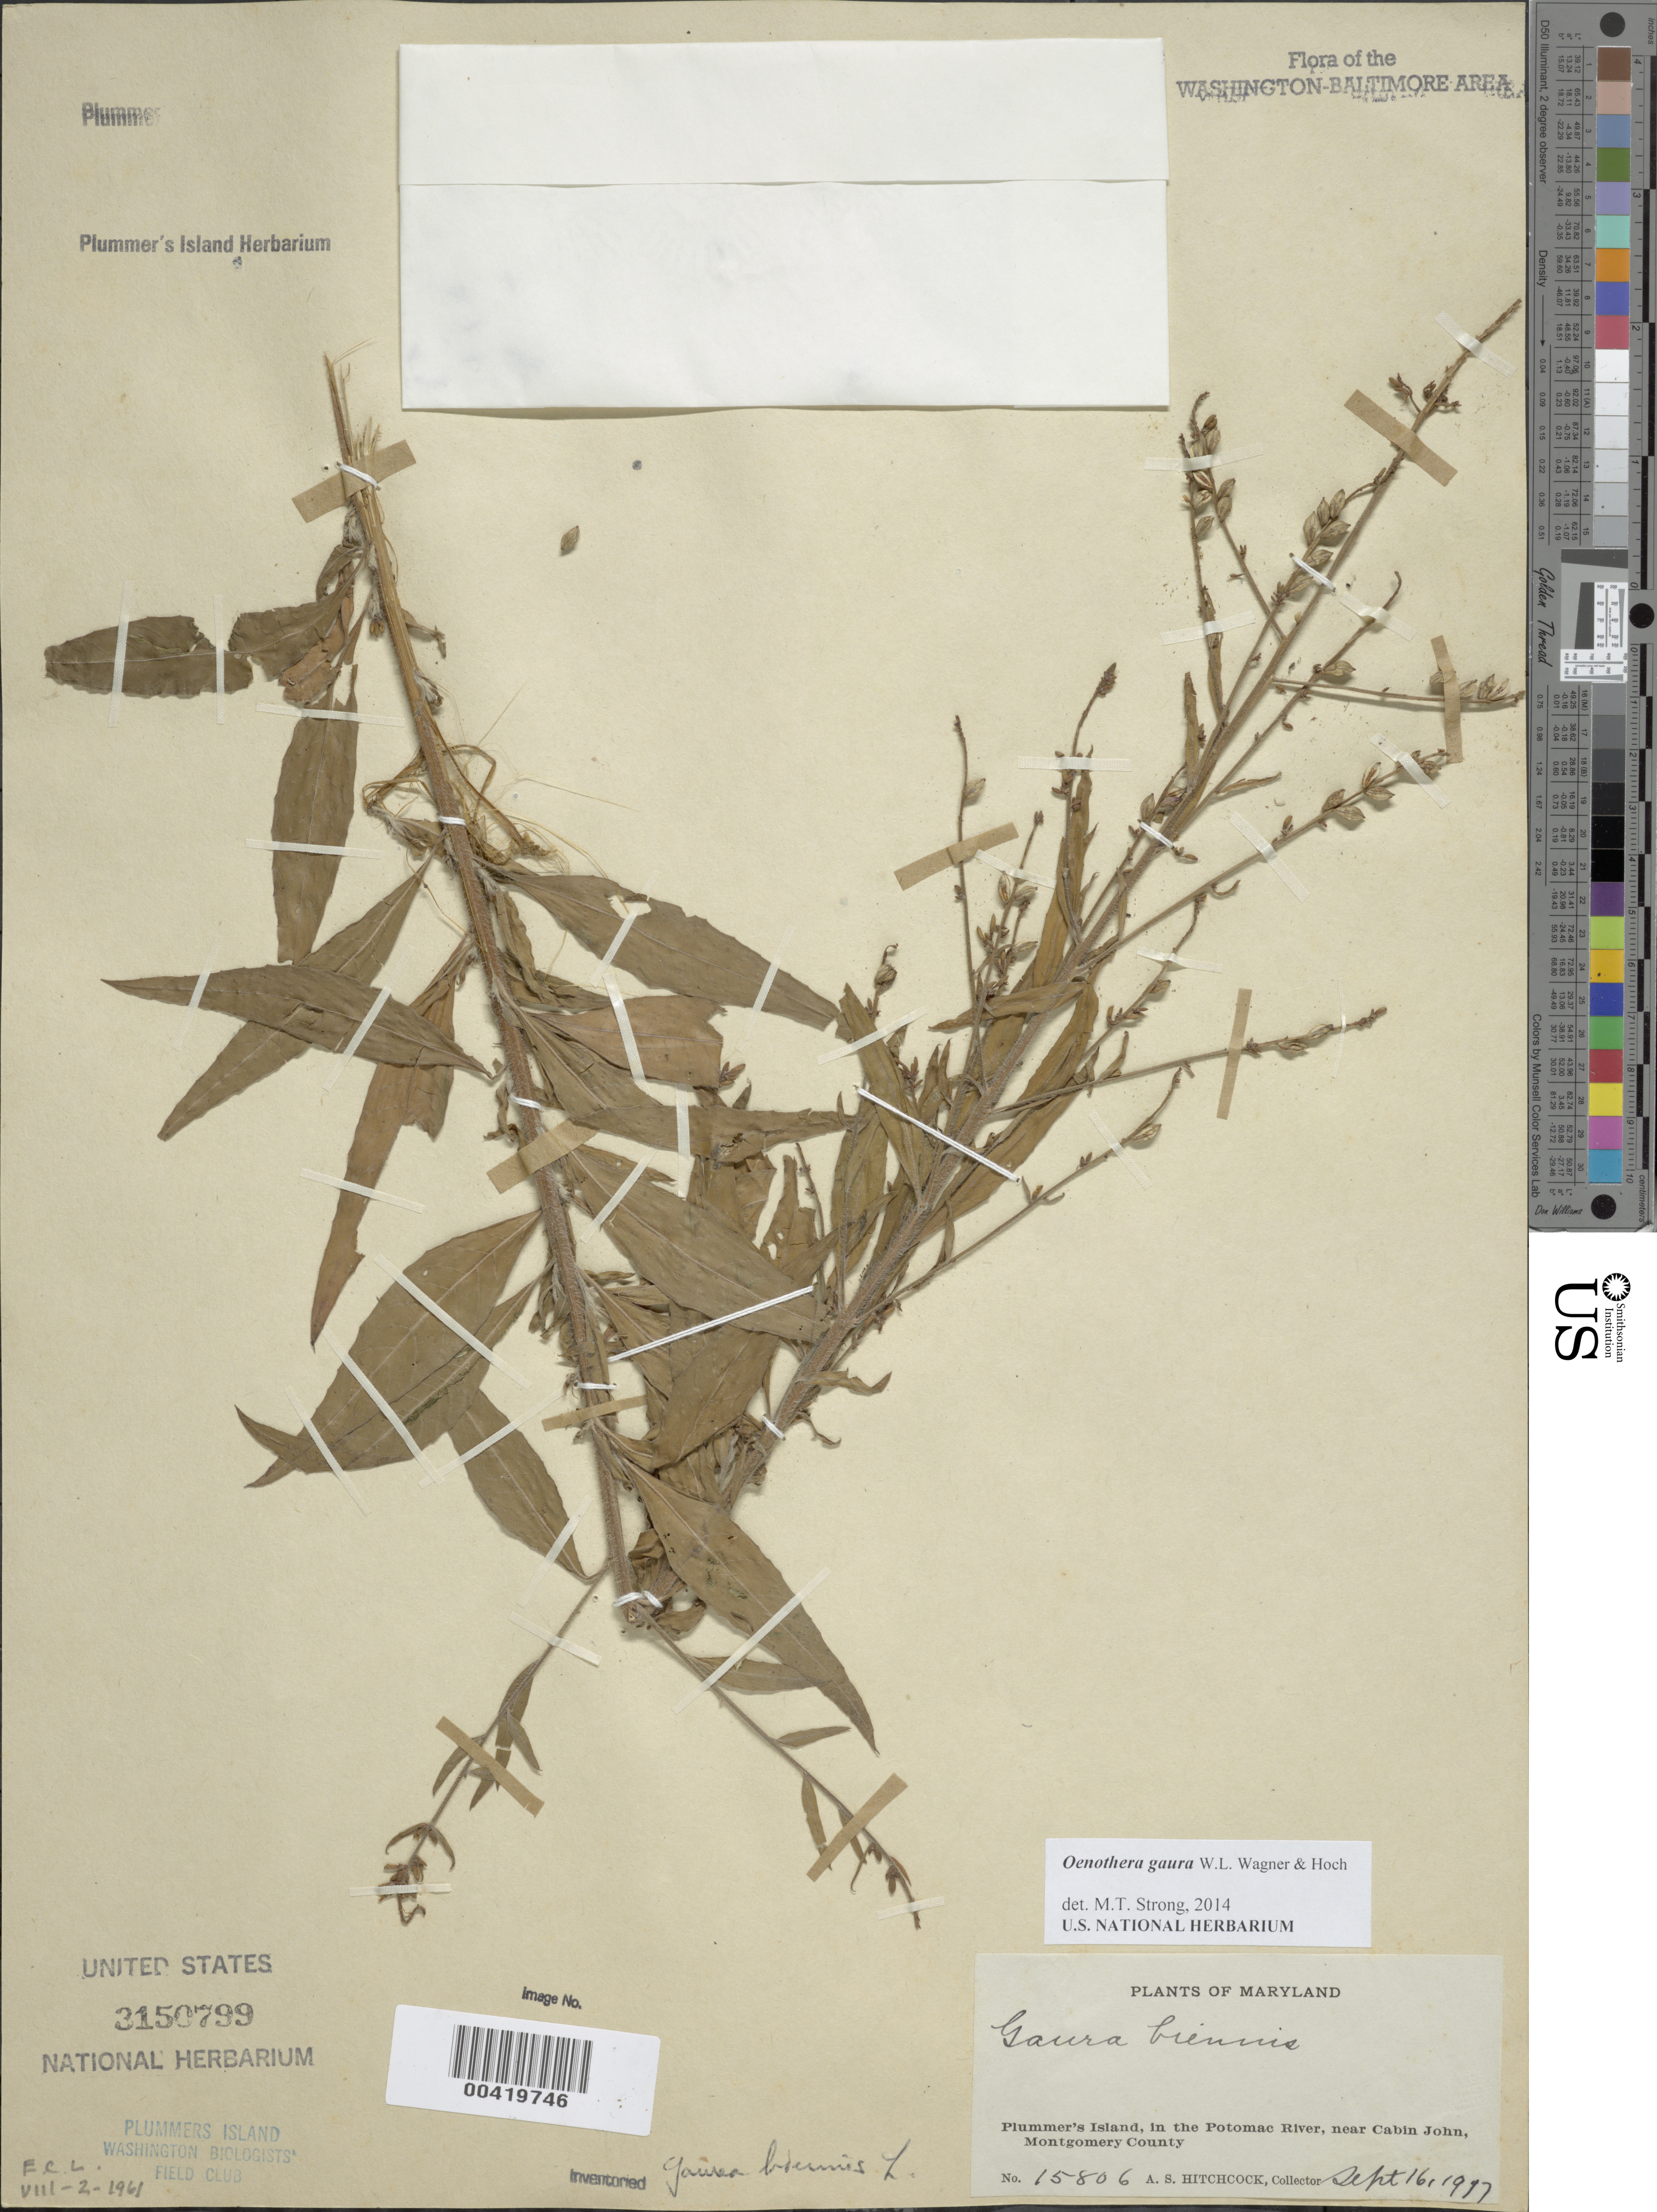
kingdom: Plantae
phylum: Tracheophyta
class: Magnoliopsida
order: Myrtales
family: Onagraceae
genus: Oenothera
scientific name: Oenothera gaura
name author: W.L. Wagner & Hoch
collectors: A. S. Hitchcock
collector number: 15806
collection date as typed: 16 Sep 1917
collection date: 1917-09-16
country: United States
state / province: Maryland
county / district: Montgomery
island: Plummers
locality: Plummer's Island C. & O. Canal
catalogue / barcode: US 3150799